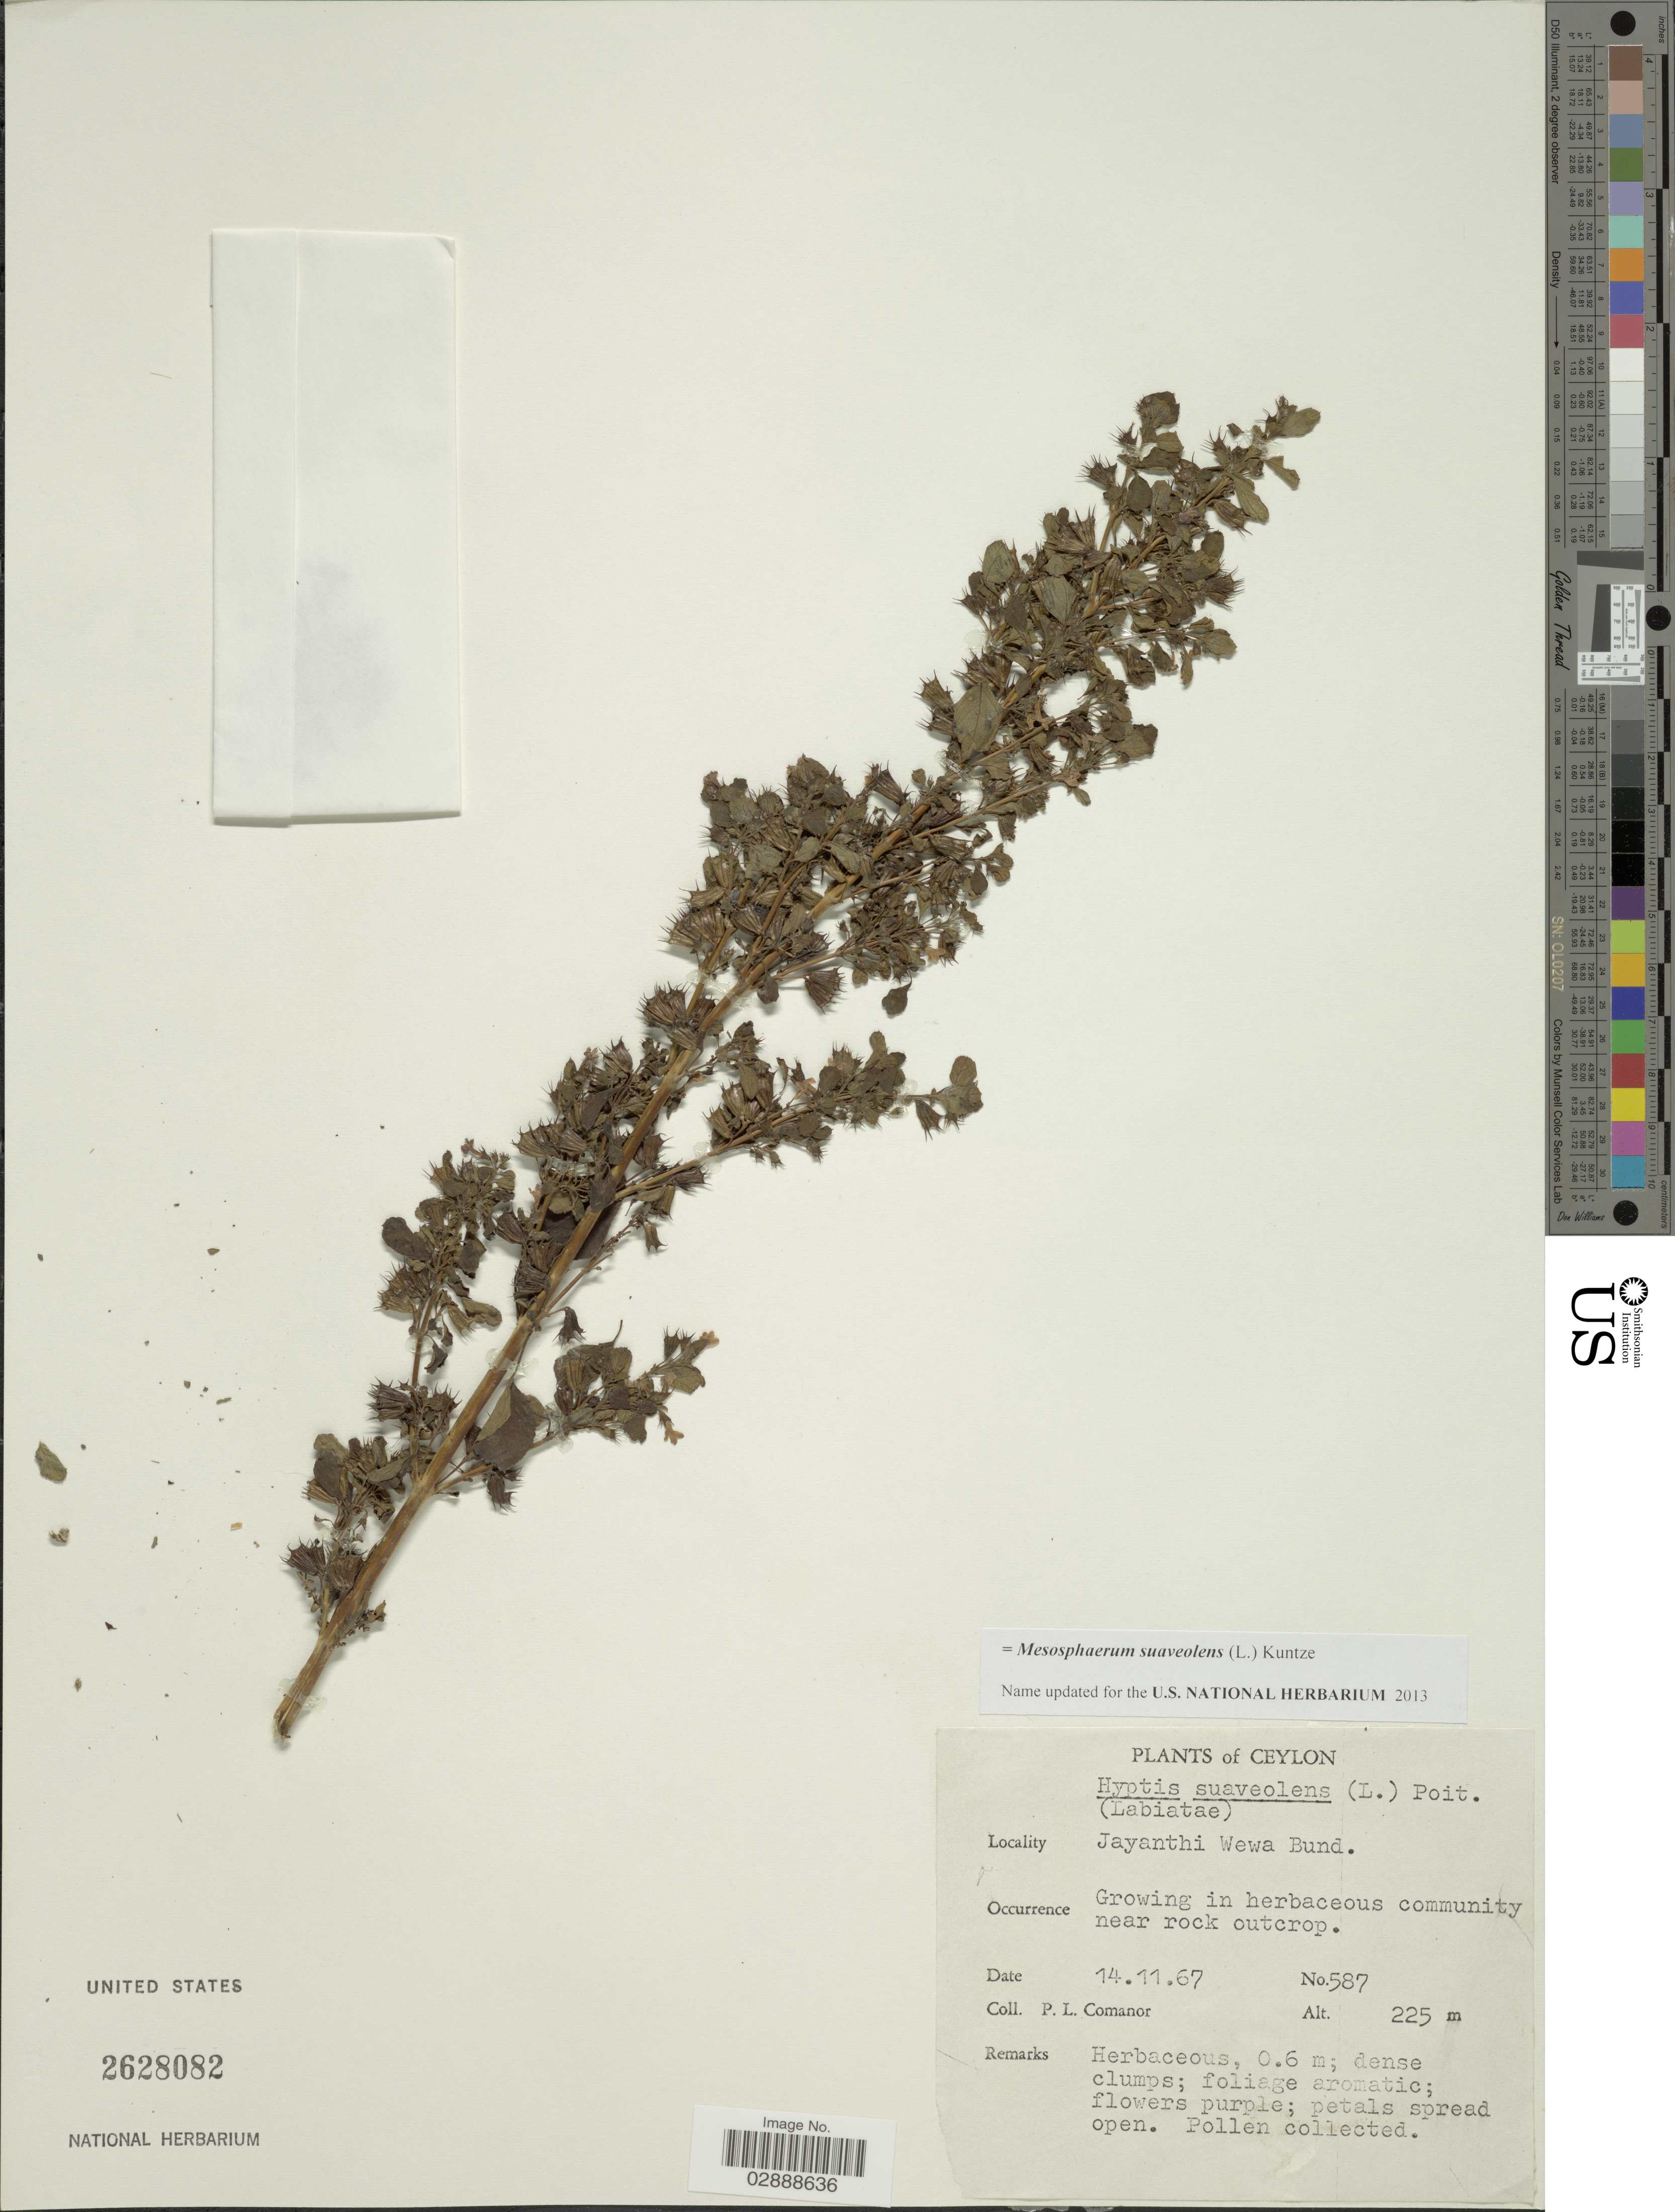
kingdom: Plantae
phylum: Tracheophyta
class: Magnoliopsida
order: Lamiales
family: Lamiaceae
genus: Mesosphaerum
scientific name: Mesosphaerum suaveolens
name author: (L.) Kuntze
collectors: P. Comanor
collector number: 587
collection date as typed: Transcribed d/m/y: 14/11/67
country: Sri Lanka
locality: Ceylon, Jayanthi Wewa Bund.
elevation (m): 225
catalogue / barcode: US 2628082